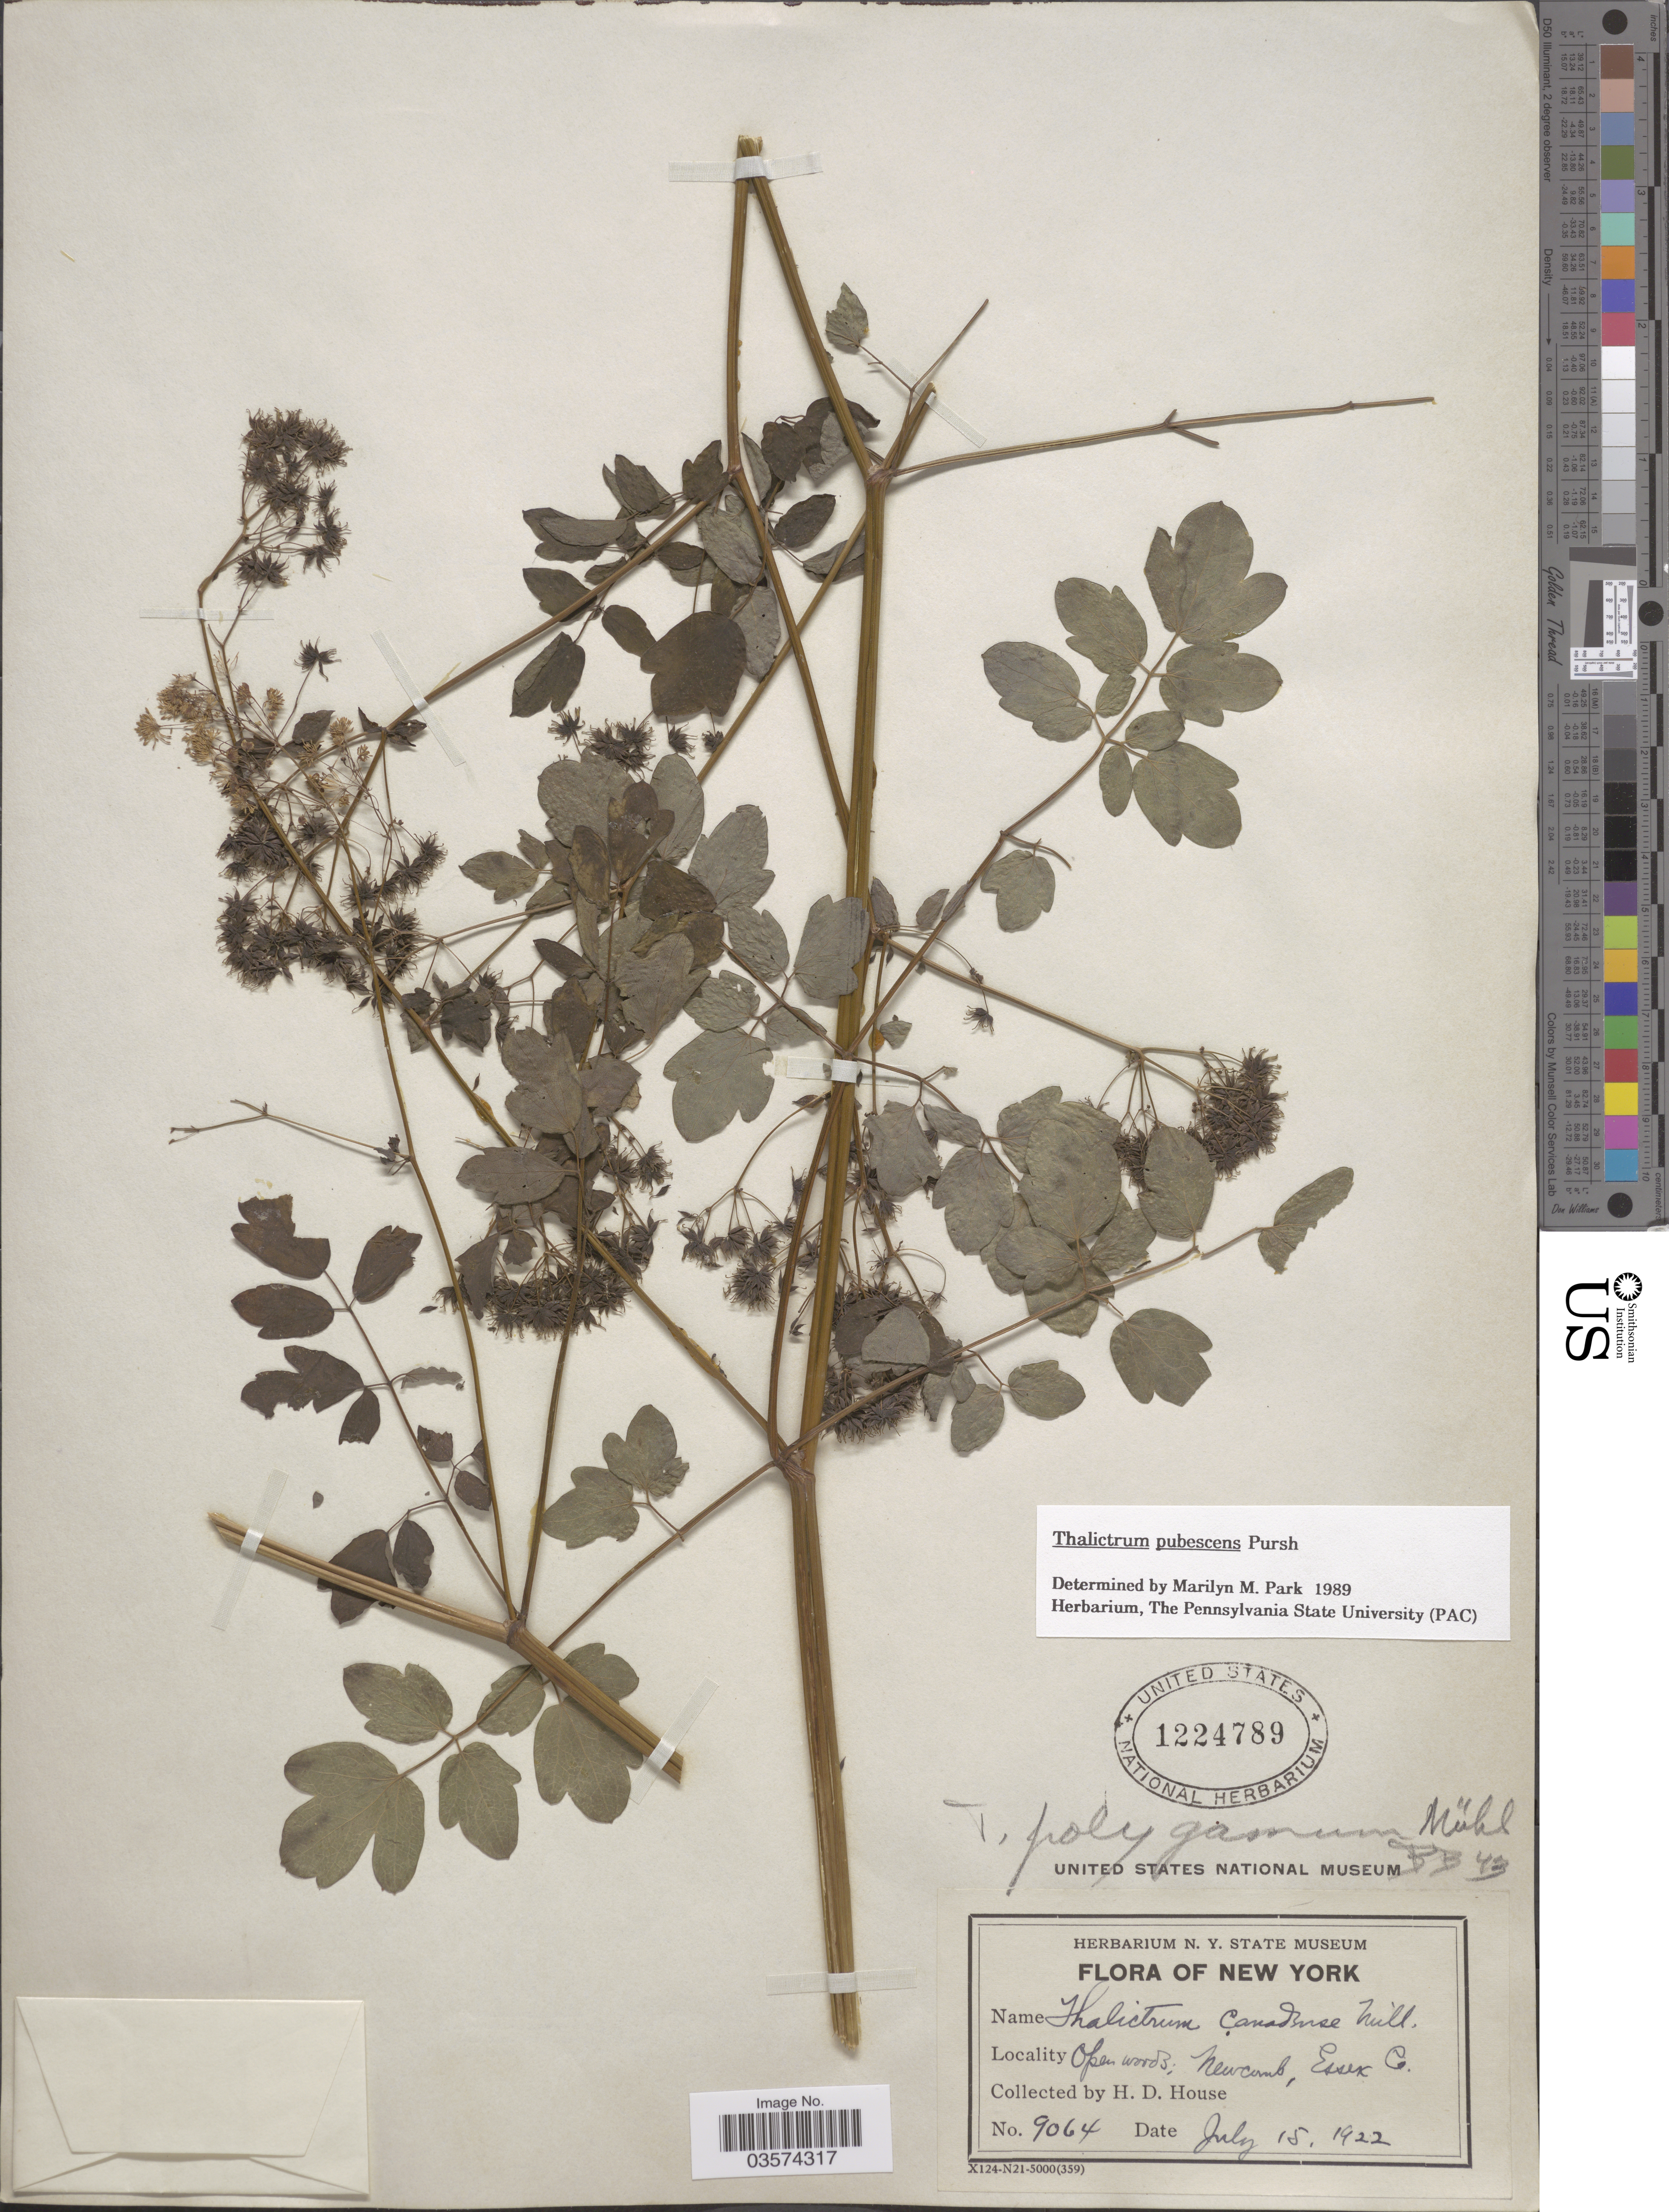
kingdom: Plantae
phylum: Tracheophyta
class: Magnoliopsida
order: Ranunculales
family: Ranunculaceae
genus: Thalictrum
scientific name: Thalictrum pubescens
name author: Pursh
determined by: Park, Marilyn Marqueen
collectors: H. D. House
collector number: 9064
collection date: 1922-07-15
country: United States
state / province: New York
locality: Newcomb, Essex Co.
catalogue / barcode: US 1224789